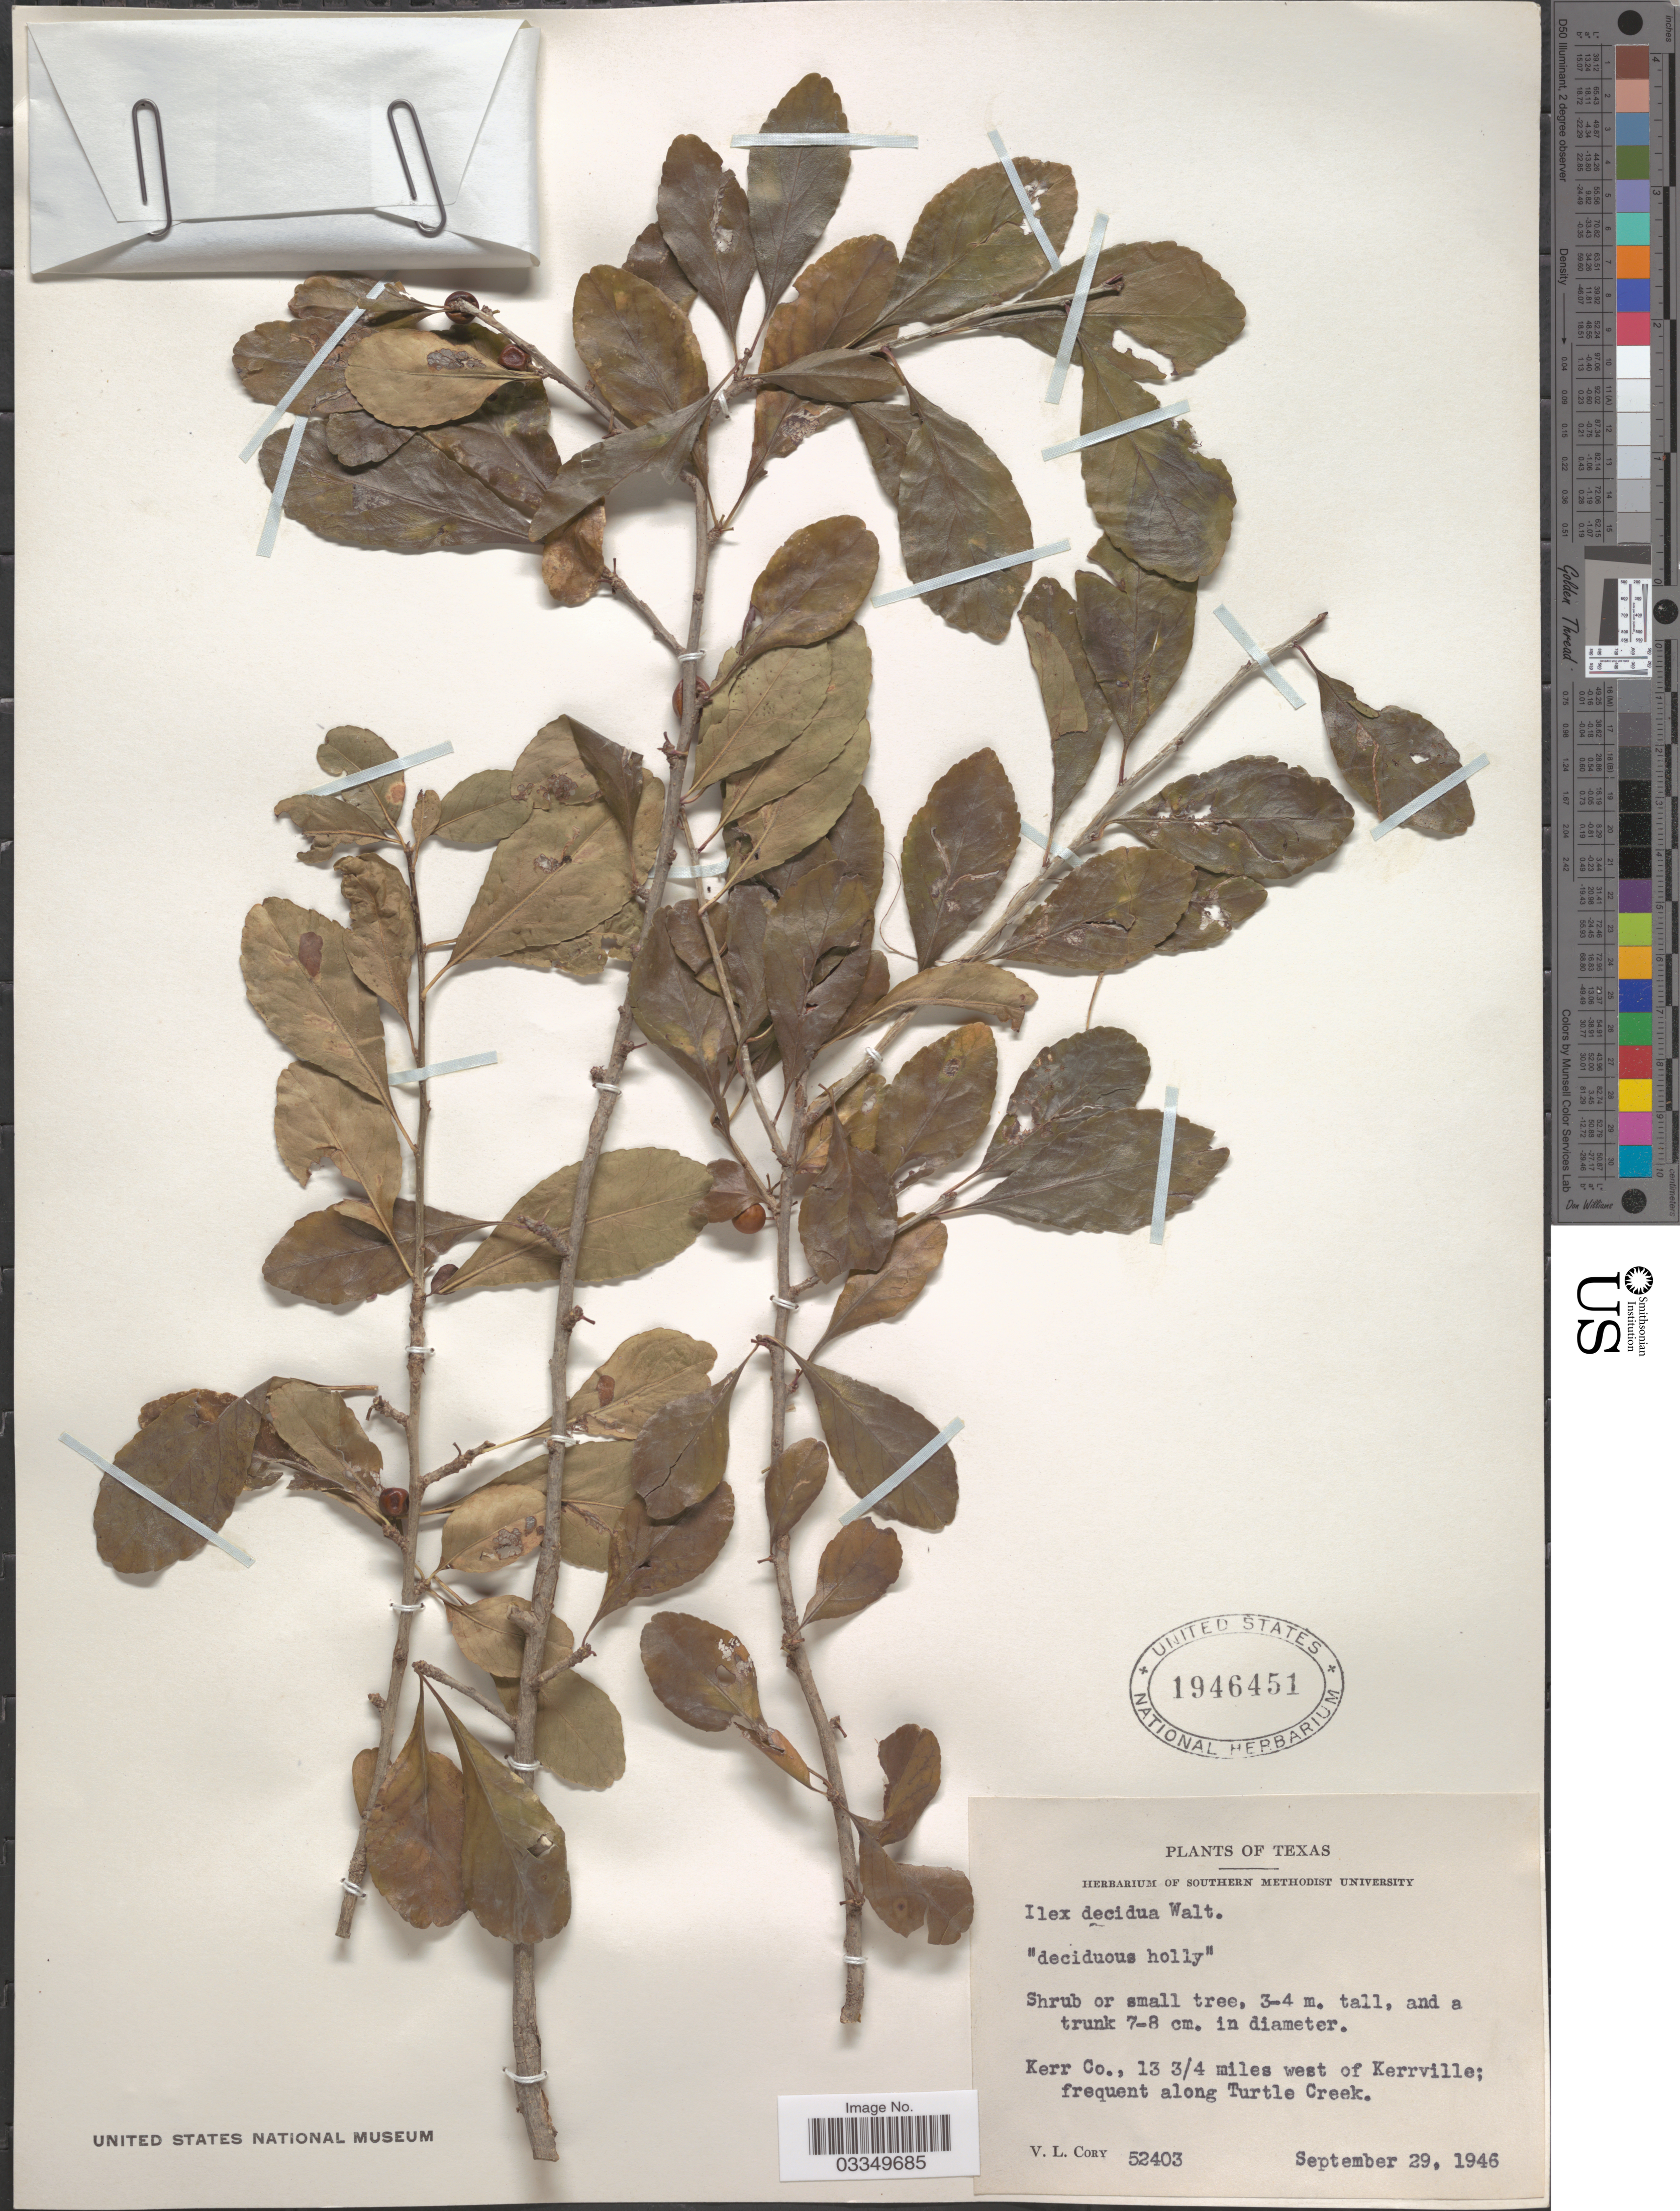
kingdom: Plantae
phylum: Tracheophyta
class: Magnoliopsida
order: Aquifoliales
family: Aquifoliaceae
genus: Ilex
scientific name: Ilex decidua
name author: Walter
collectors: V. Cory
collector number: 52403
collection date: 1946-09-29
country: United States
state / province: Texas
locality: Kerr Co., 13 3/4 miles west of Kerrville; frequent along Turtle Creek.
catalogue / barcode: US 1946451